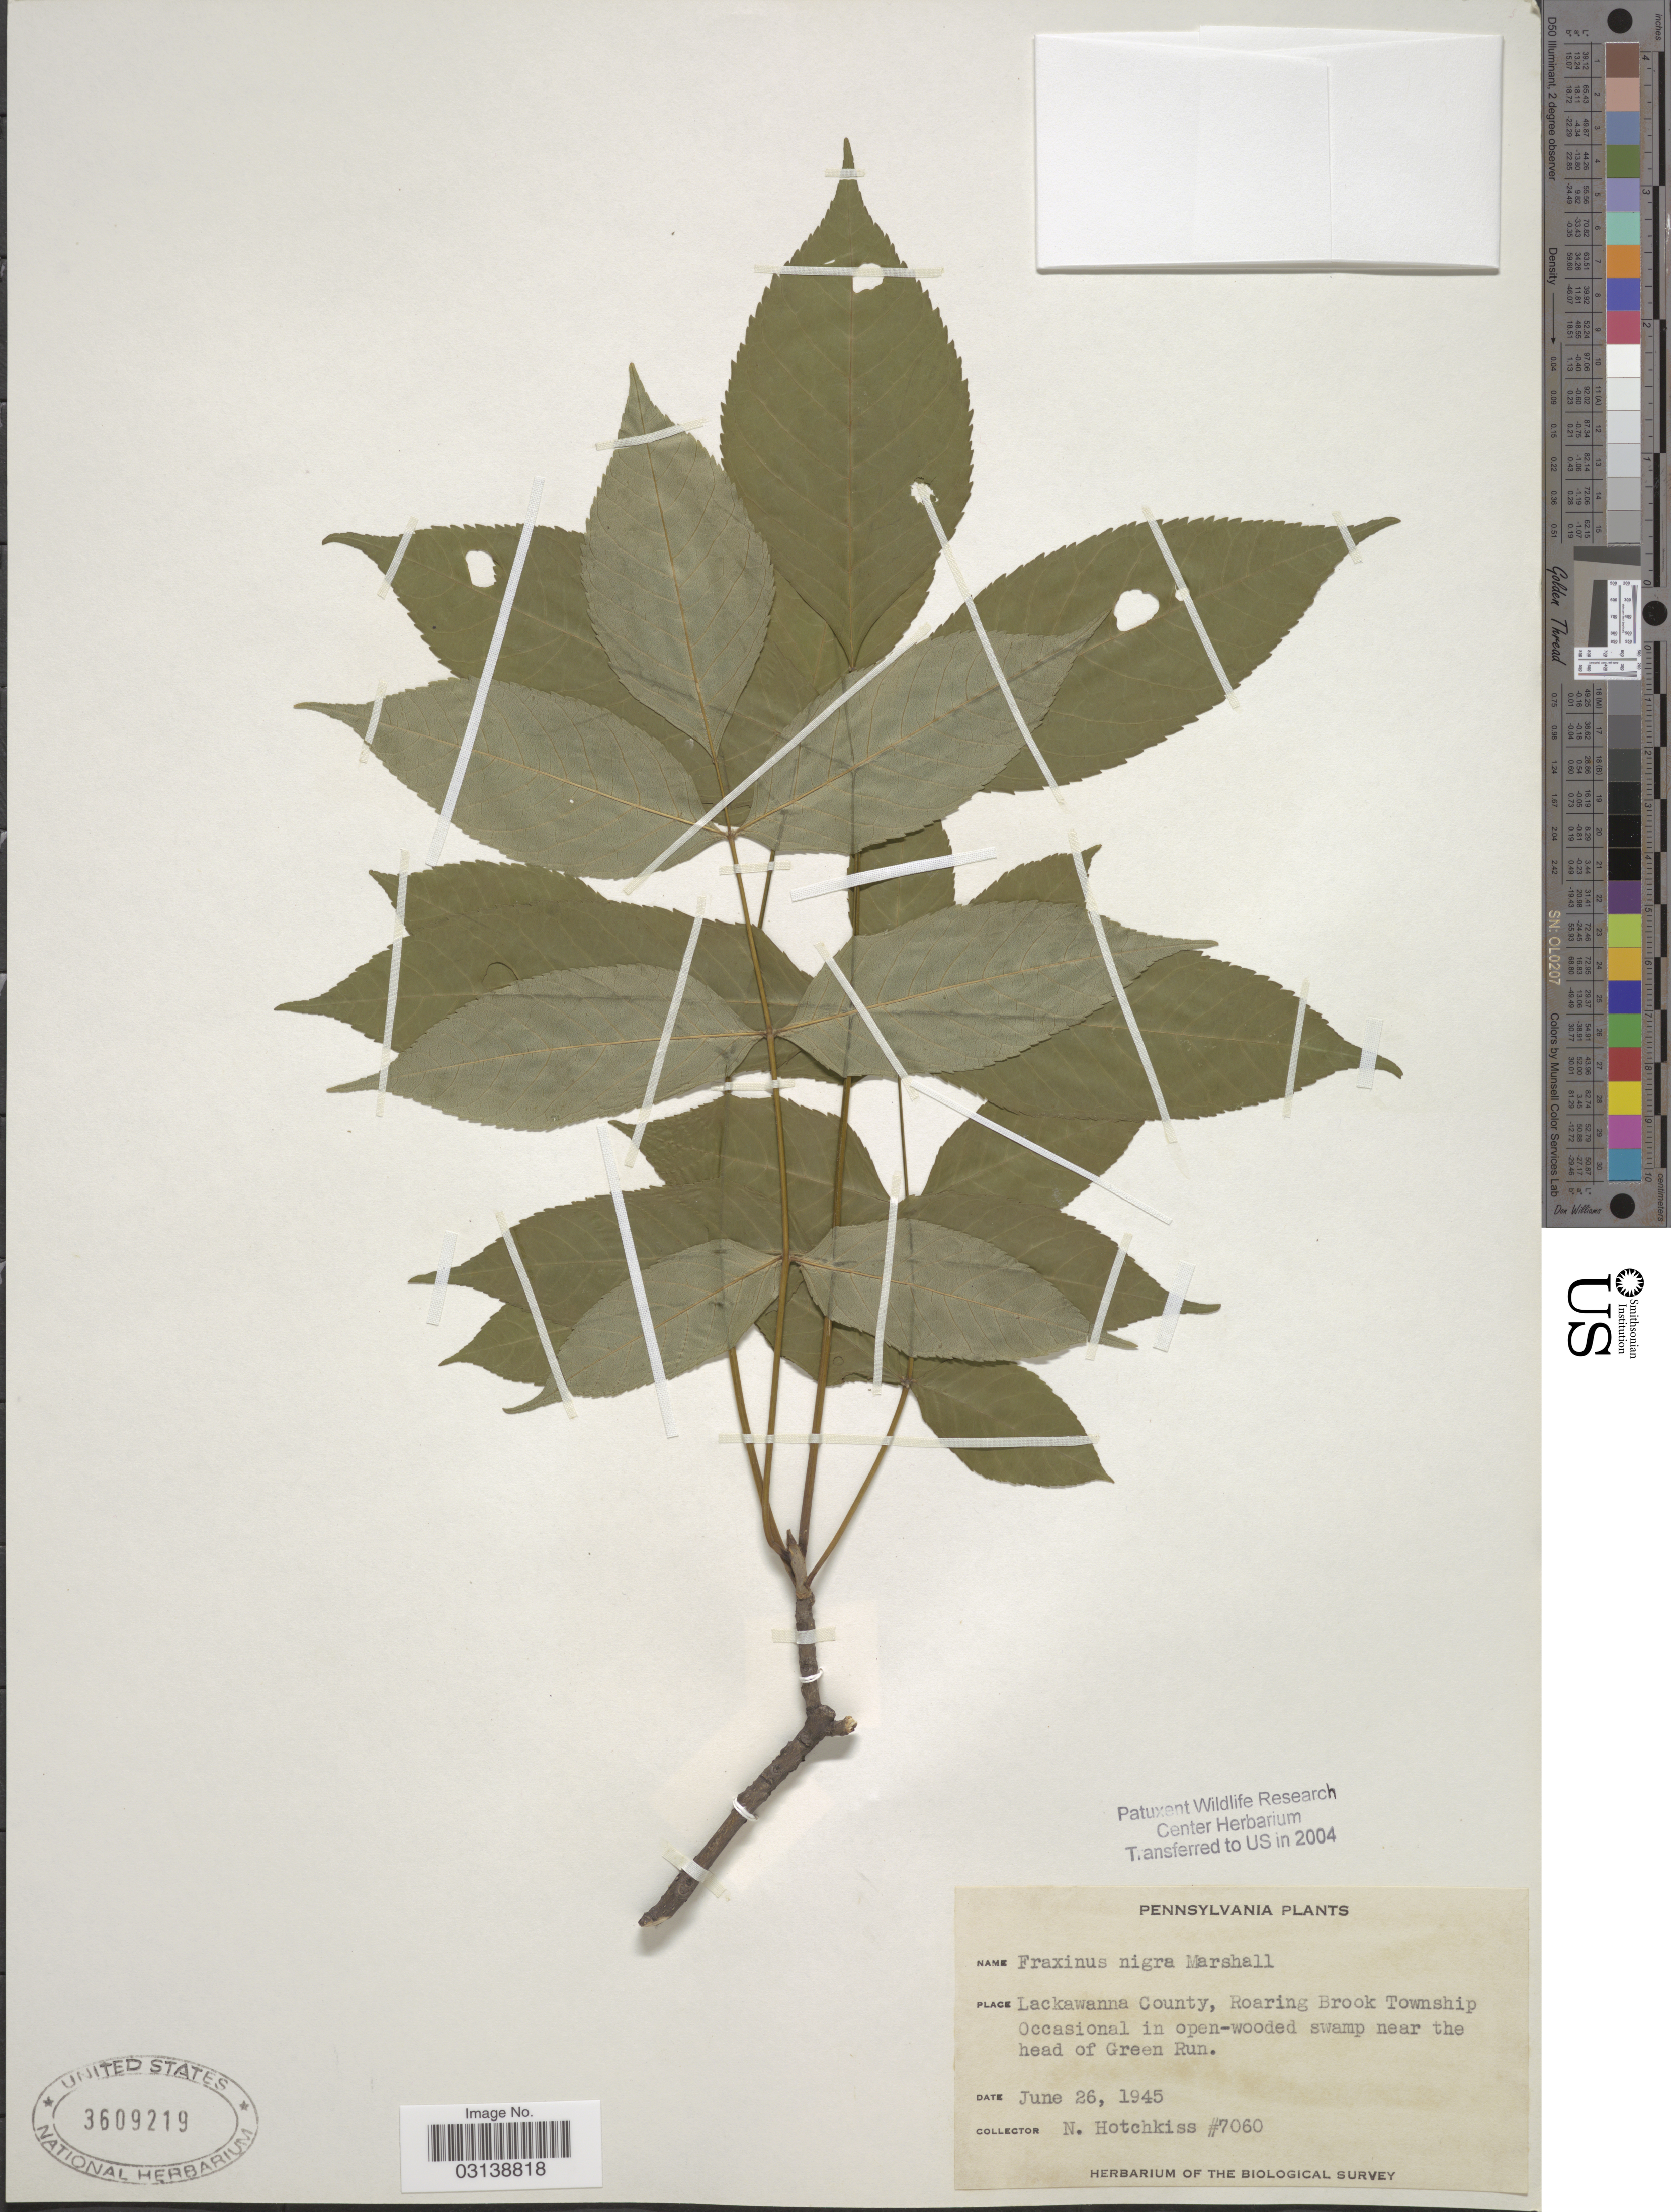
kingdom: Plantae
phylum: Tracheophyta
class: Magnoliopsida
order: Lamiales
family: Oleaceae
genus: Fraxinus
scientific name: Fraxinus nigra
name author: Marshall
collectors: N. Hotchkiss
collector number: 7060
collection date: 1945-06-26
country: United States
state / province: Pennsylvania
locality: Lackawanna County, Roaring Brook Township, swamp near the head of Green Run.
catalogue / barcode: US 3609219